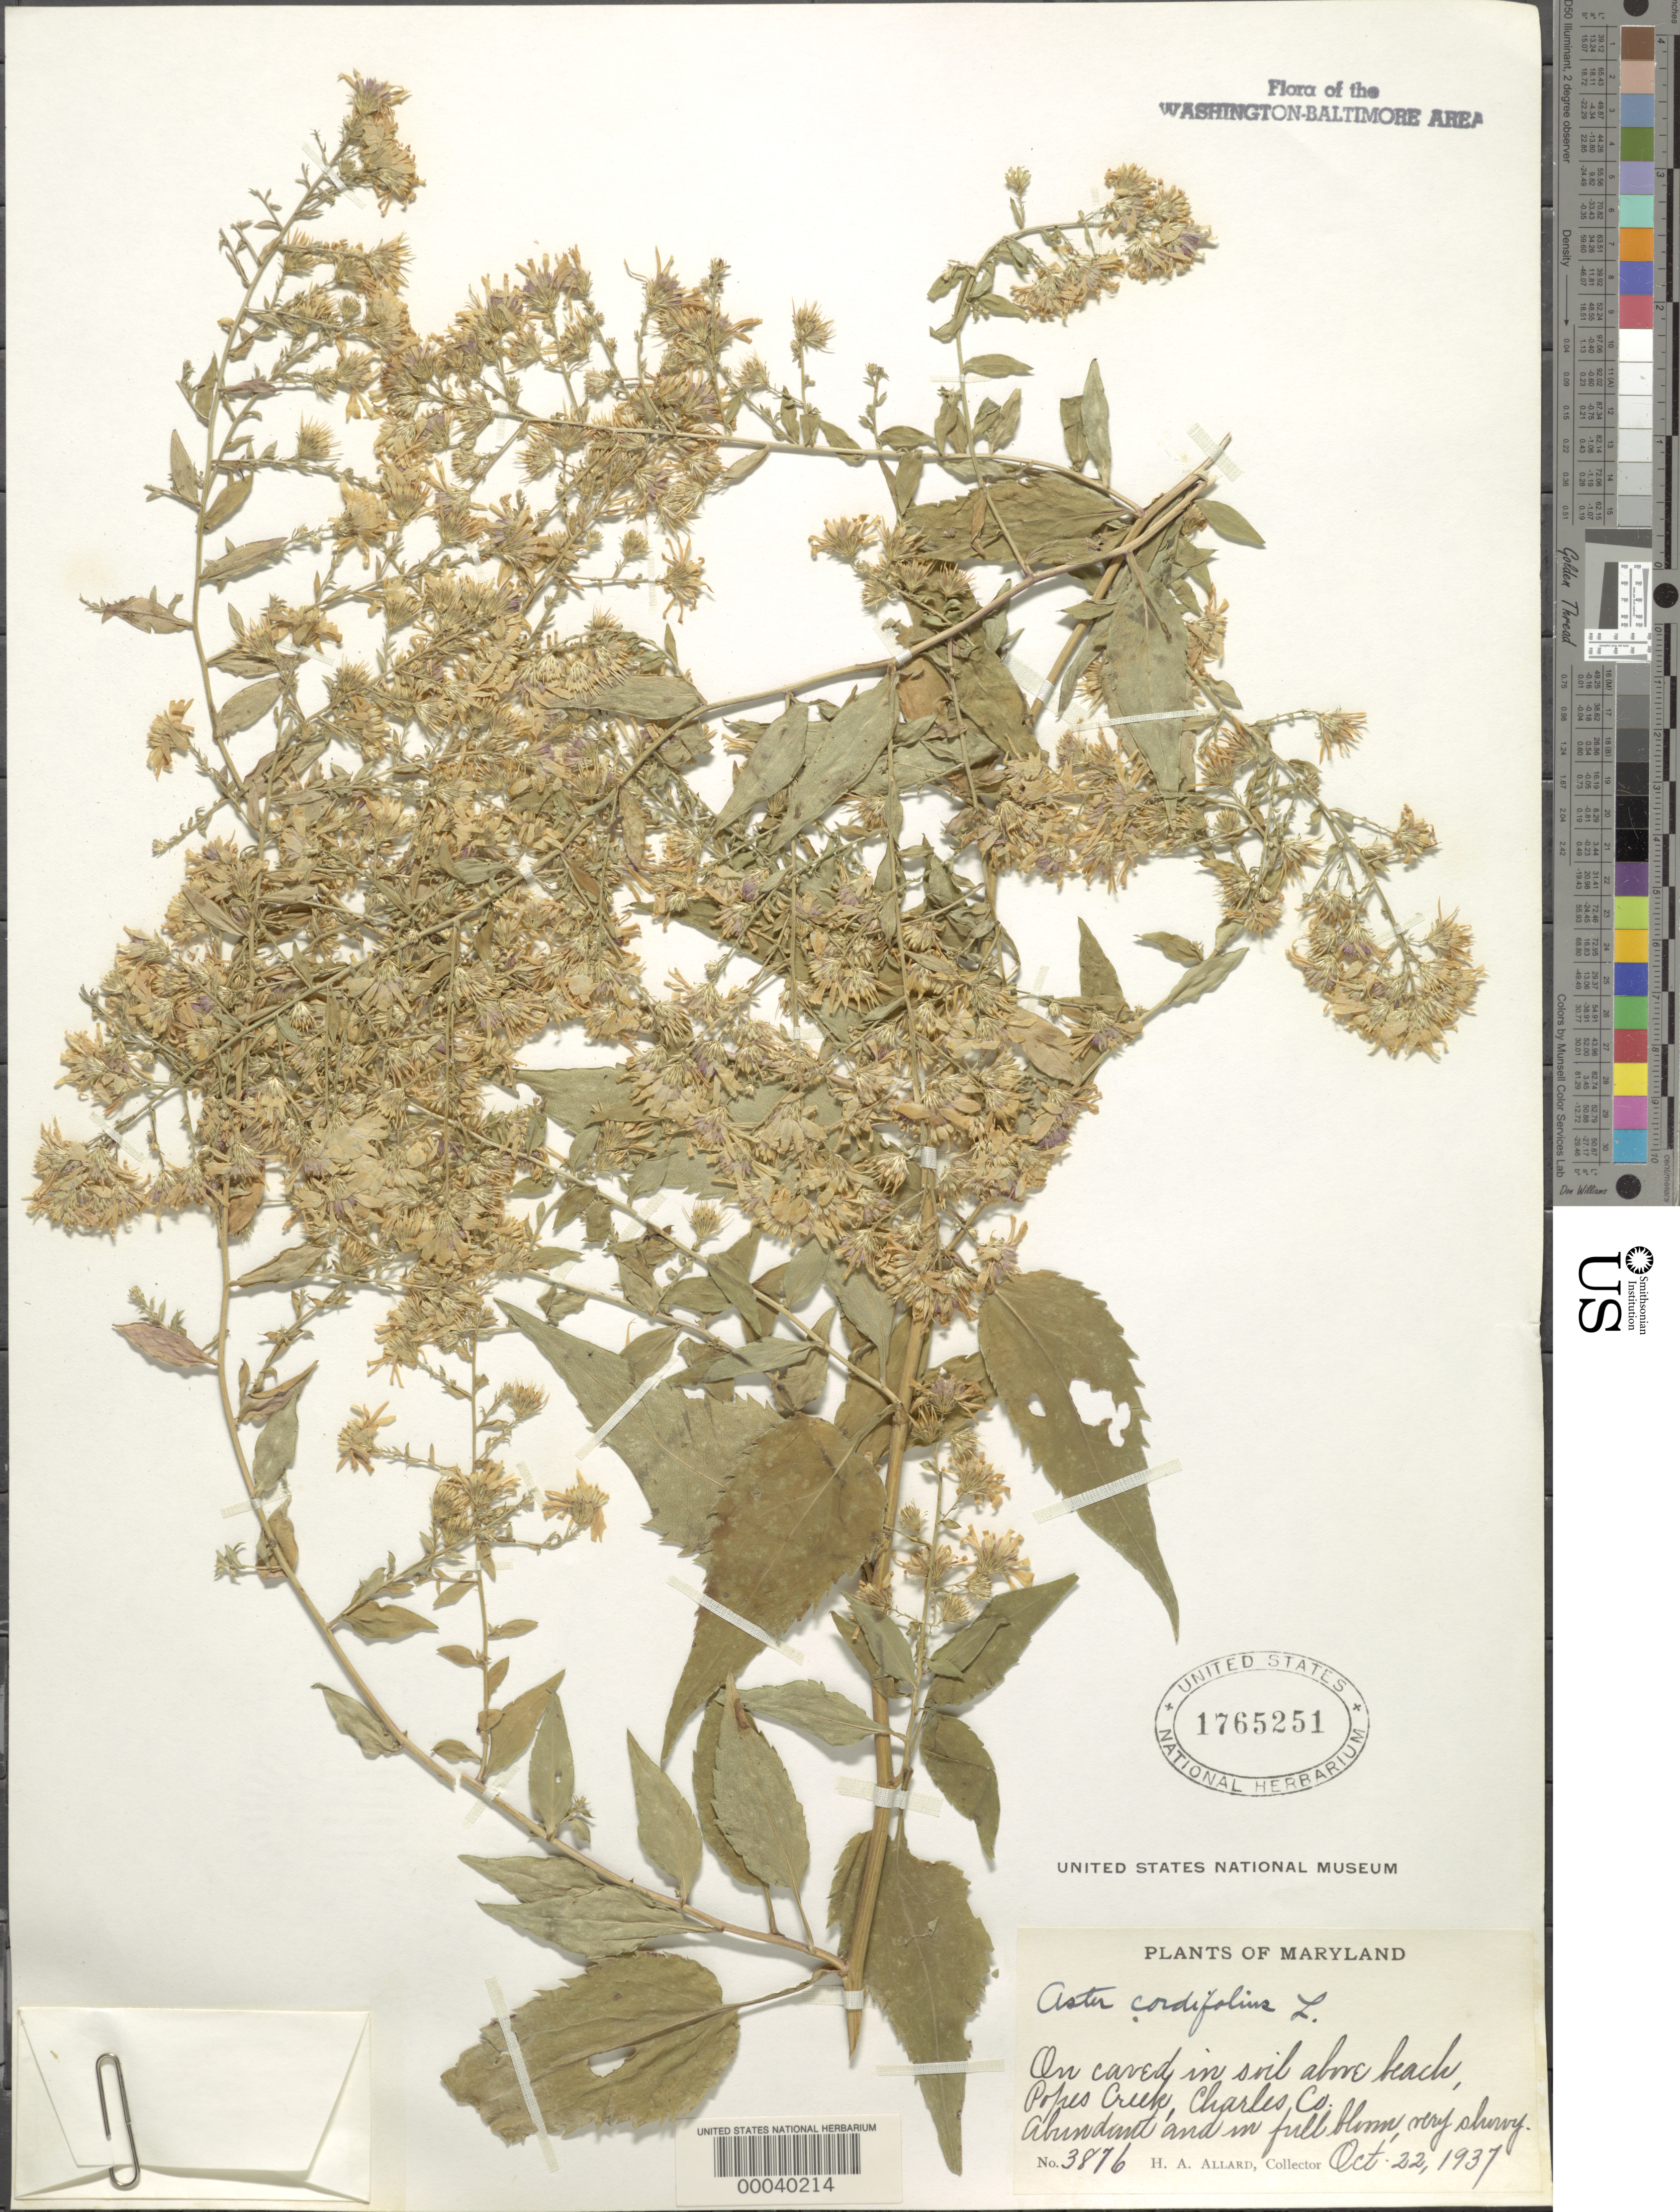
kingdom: Plantae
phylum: Tracheophyta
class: Magnoliopsida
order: Asterales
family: Asteraceae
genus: Symphyotrichum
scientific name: Symphyotrichum cordifolium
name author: (L.) G.L. Nesom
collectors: H. A. Allard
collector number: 3876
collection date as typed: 22 Oct 1937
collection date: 1937-10-22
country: United States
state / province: Maryland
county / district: Charles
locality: Popes Creek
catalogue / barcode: US 1765251